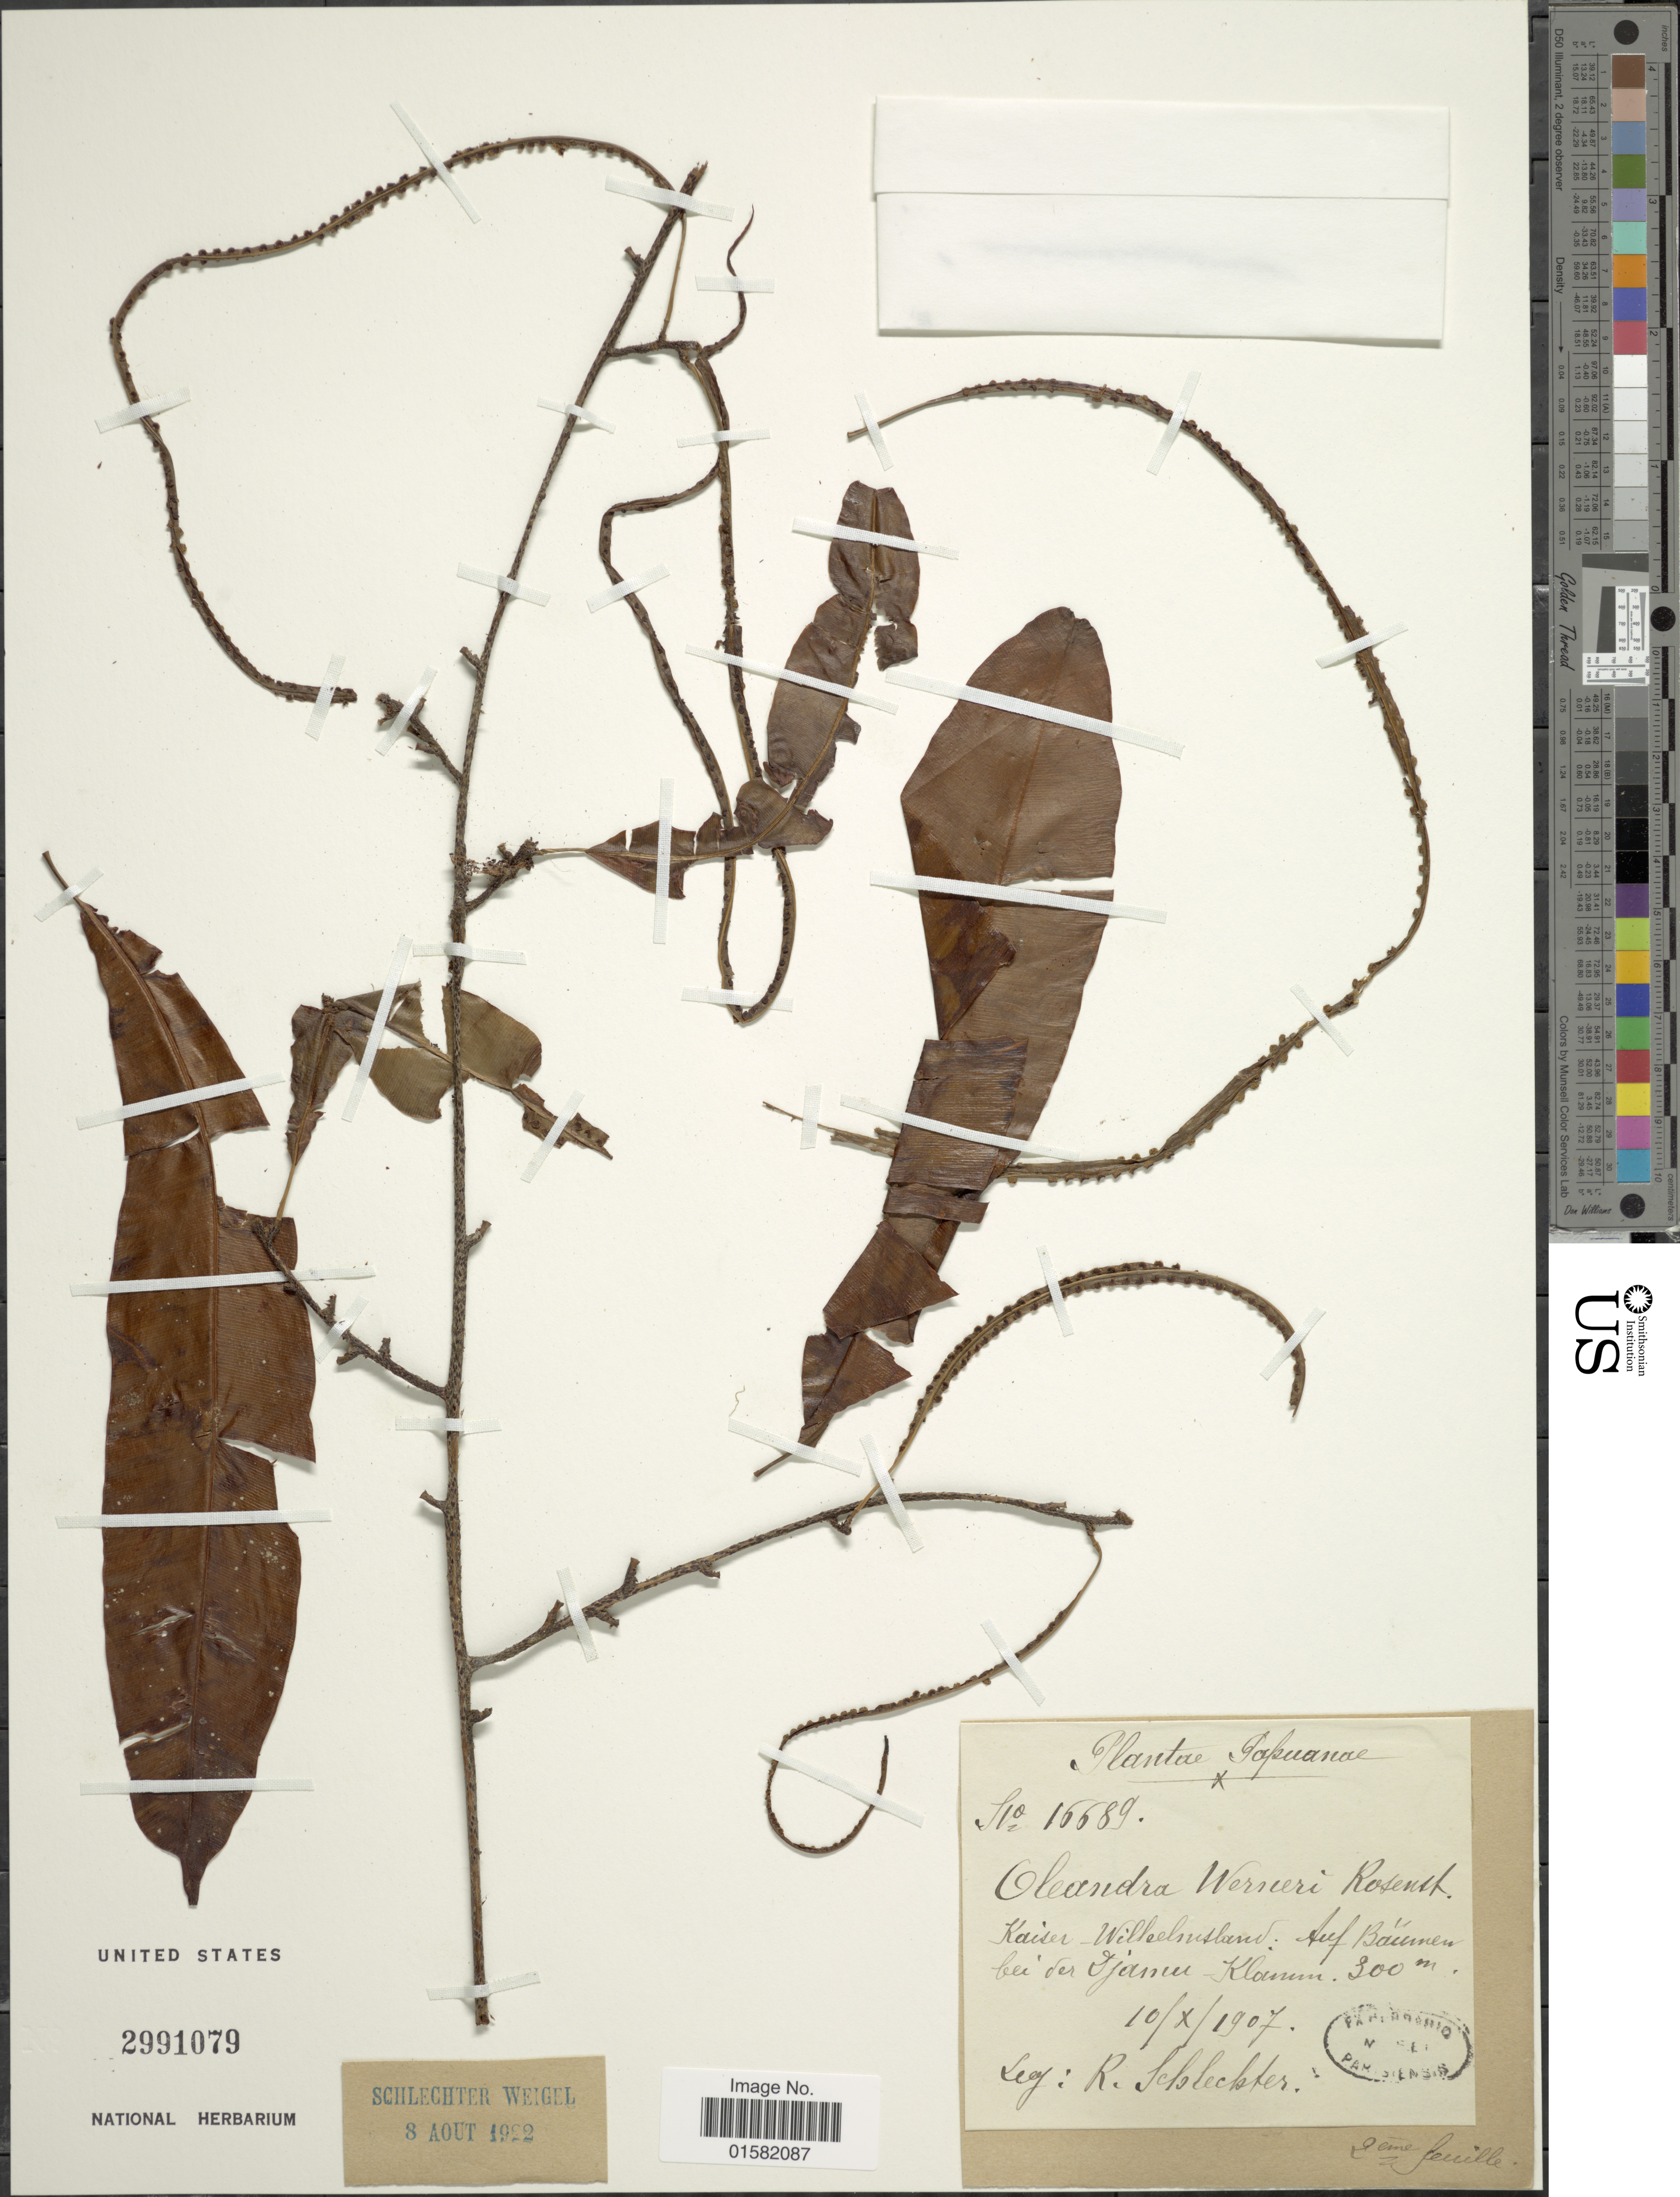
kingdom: Plantae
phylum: Tracheophyta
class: Polypodiopsida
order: Polypodiales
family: Oleandraceae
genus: Oleandra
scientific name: Oleandra werneri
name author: Rosenst.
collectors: F. R. R. Schlechter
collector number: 16689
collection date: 1907-10-10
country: Papua New Guinea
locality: Papuanae, Kaiser-Wilhelmsland: Auf Bäumen bei der Djamu-Klamm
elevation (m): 300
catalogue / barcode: US 2991079